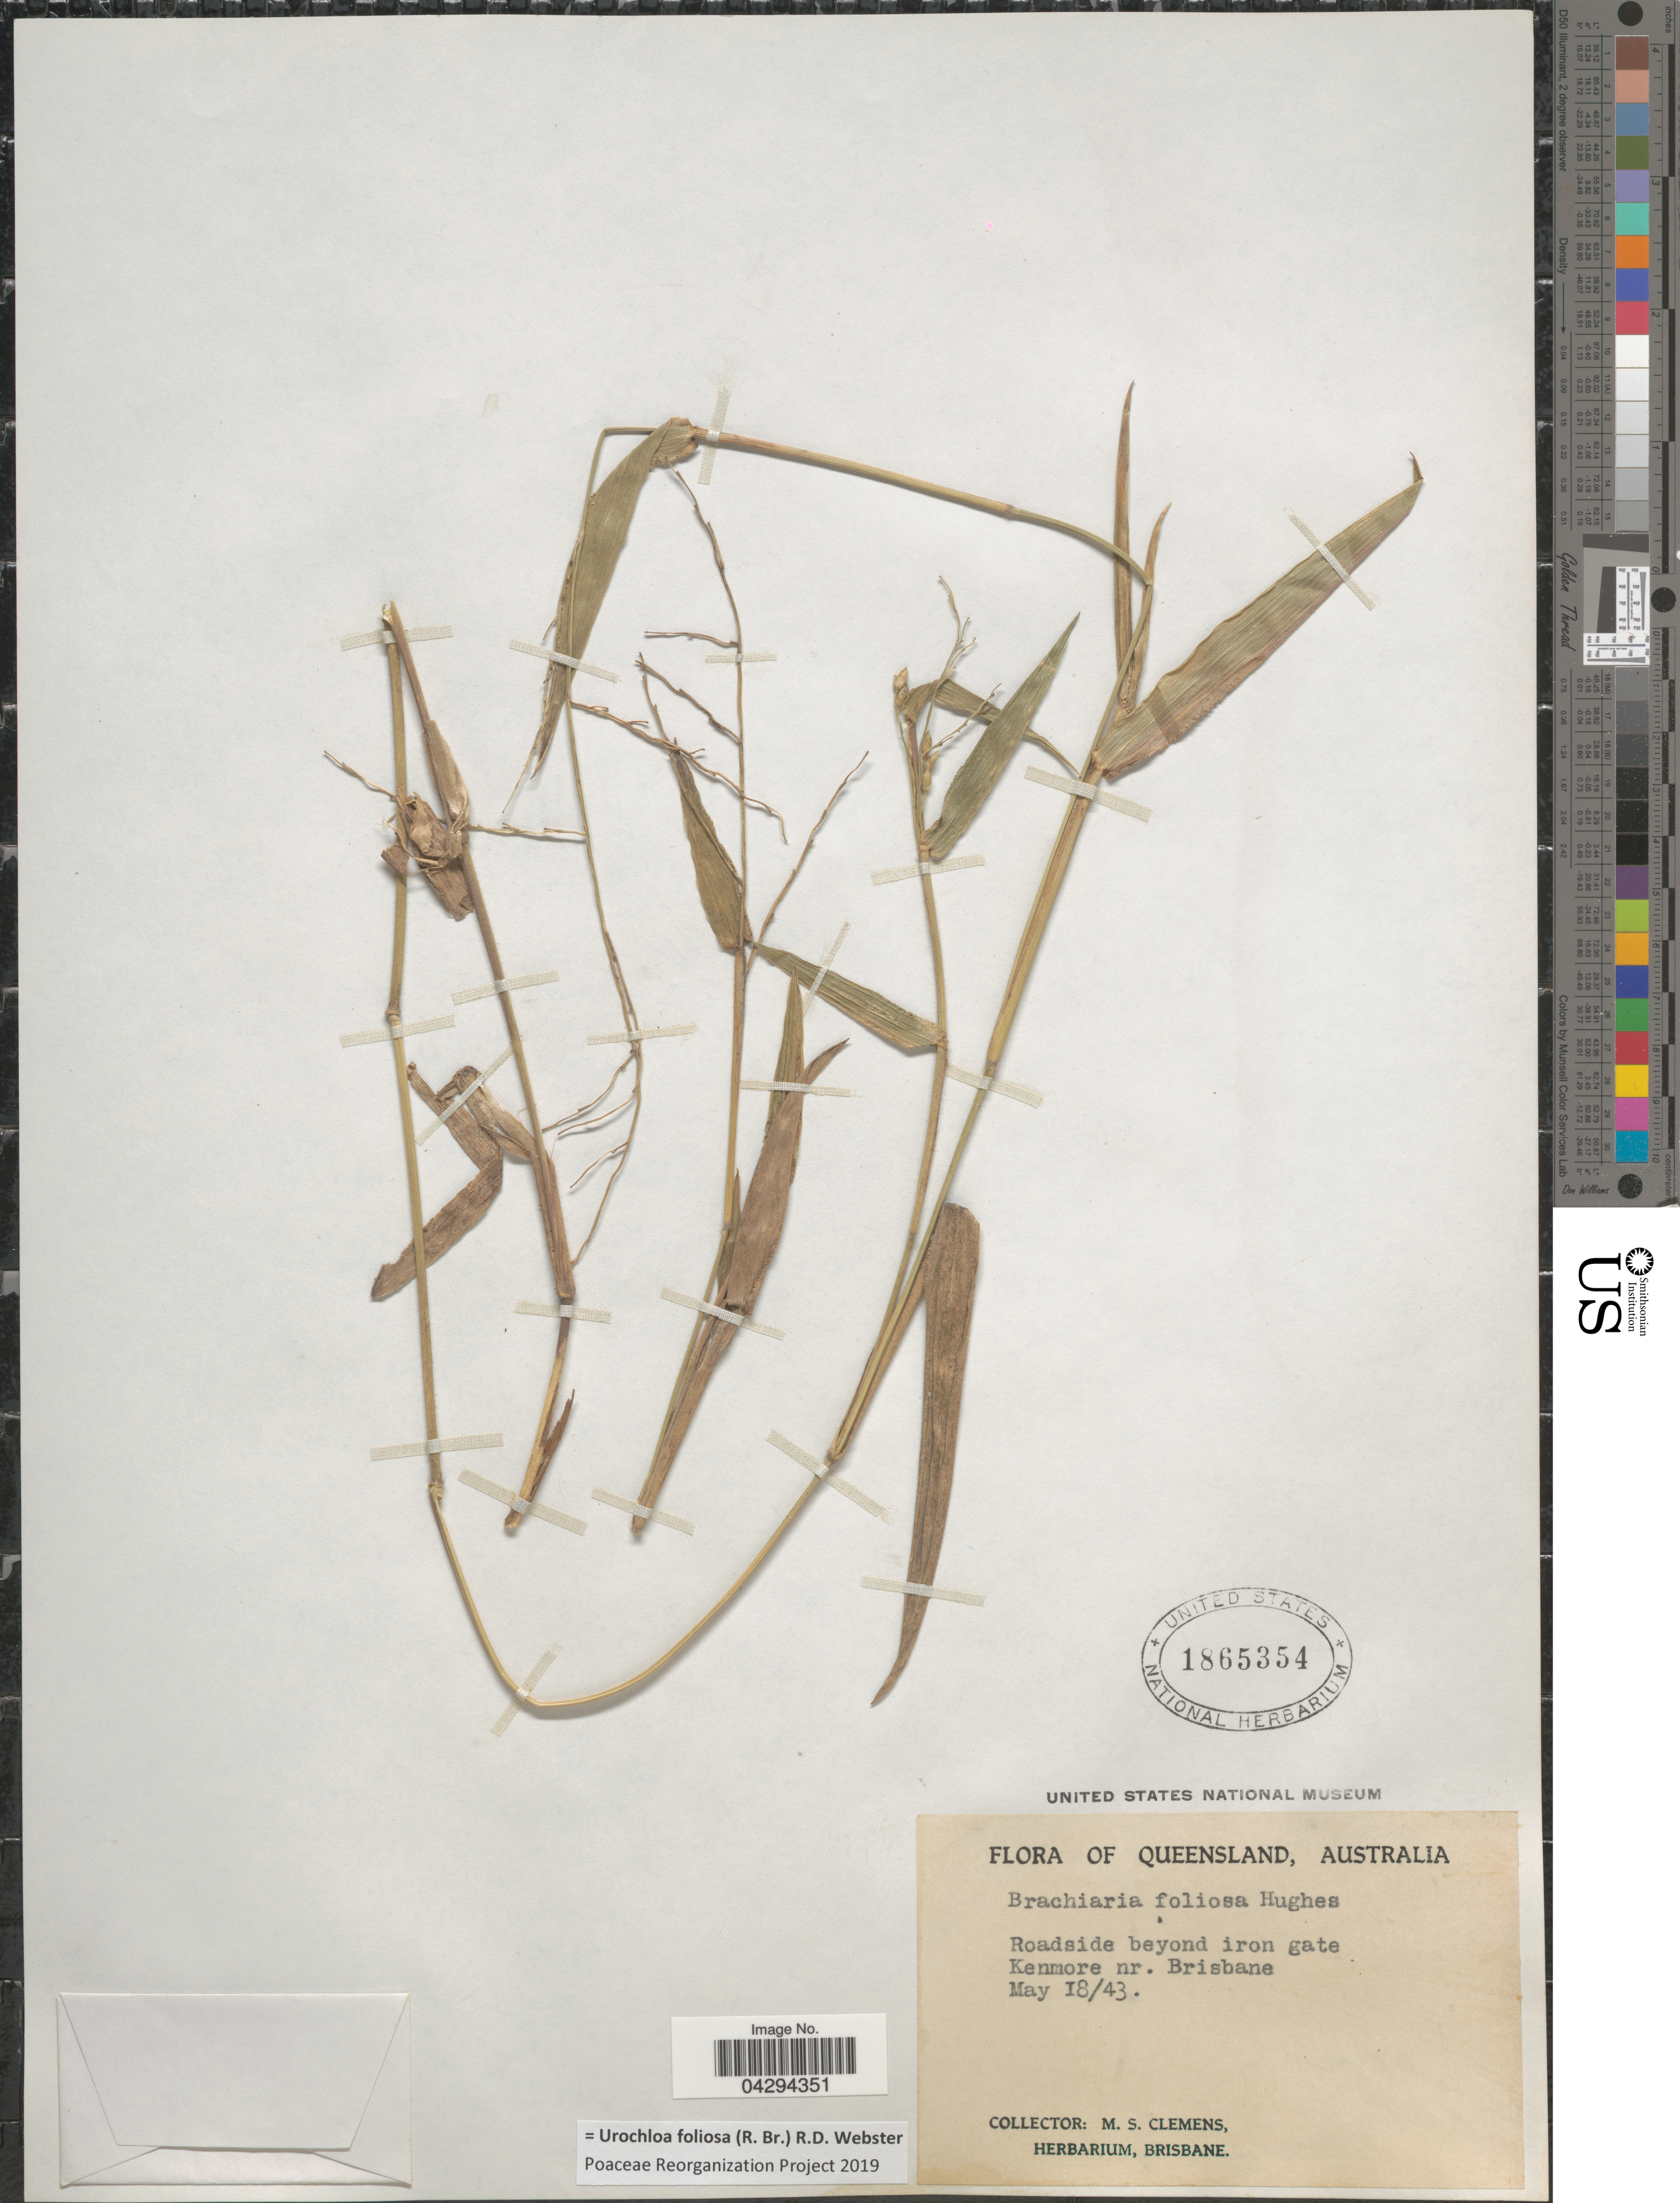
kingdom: Plantae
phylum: Tracheophyta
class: Liliopsida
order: Poales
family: Poaceae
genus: Urochloa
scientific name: Urochloa foliosa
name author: (R. Br.) R.D. Webster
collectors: M. S. Clemens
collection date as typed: Transcribed d/m/y: 18/5/43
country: Australia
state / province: Queensland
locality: Roadside beyond iron gate Kenmore nr. Brisbane.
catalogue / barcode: US 1865354